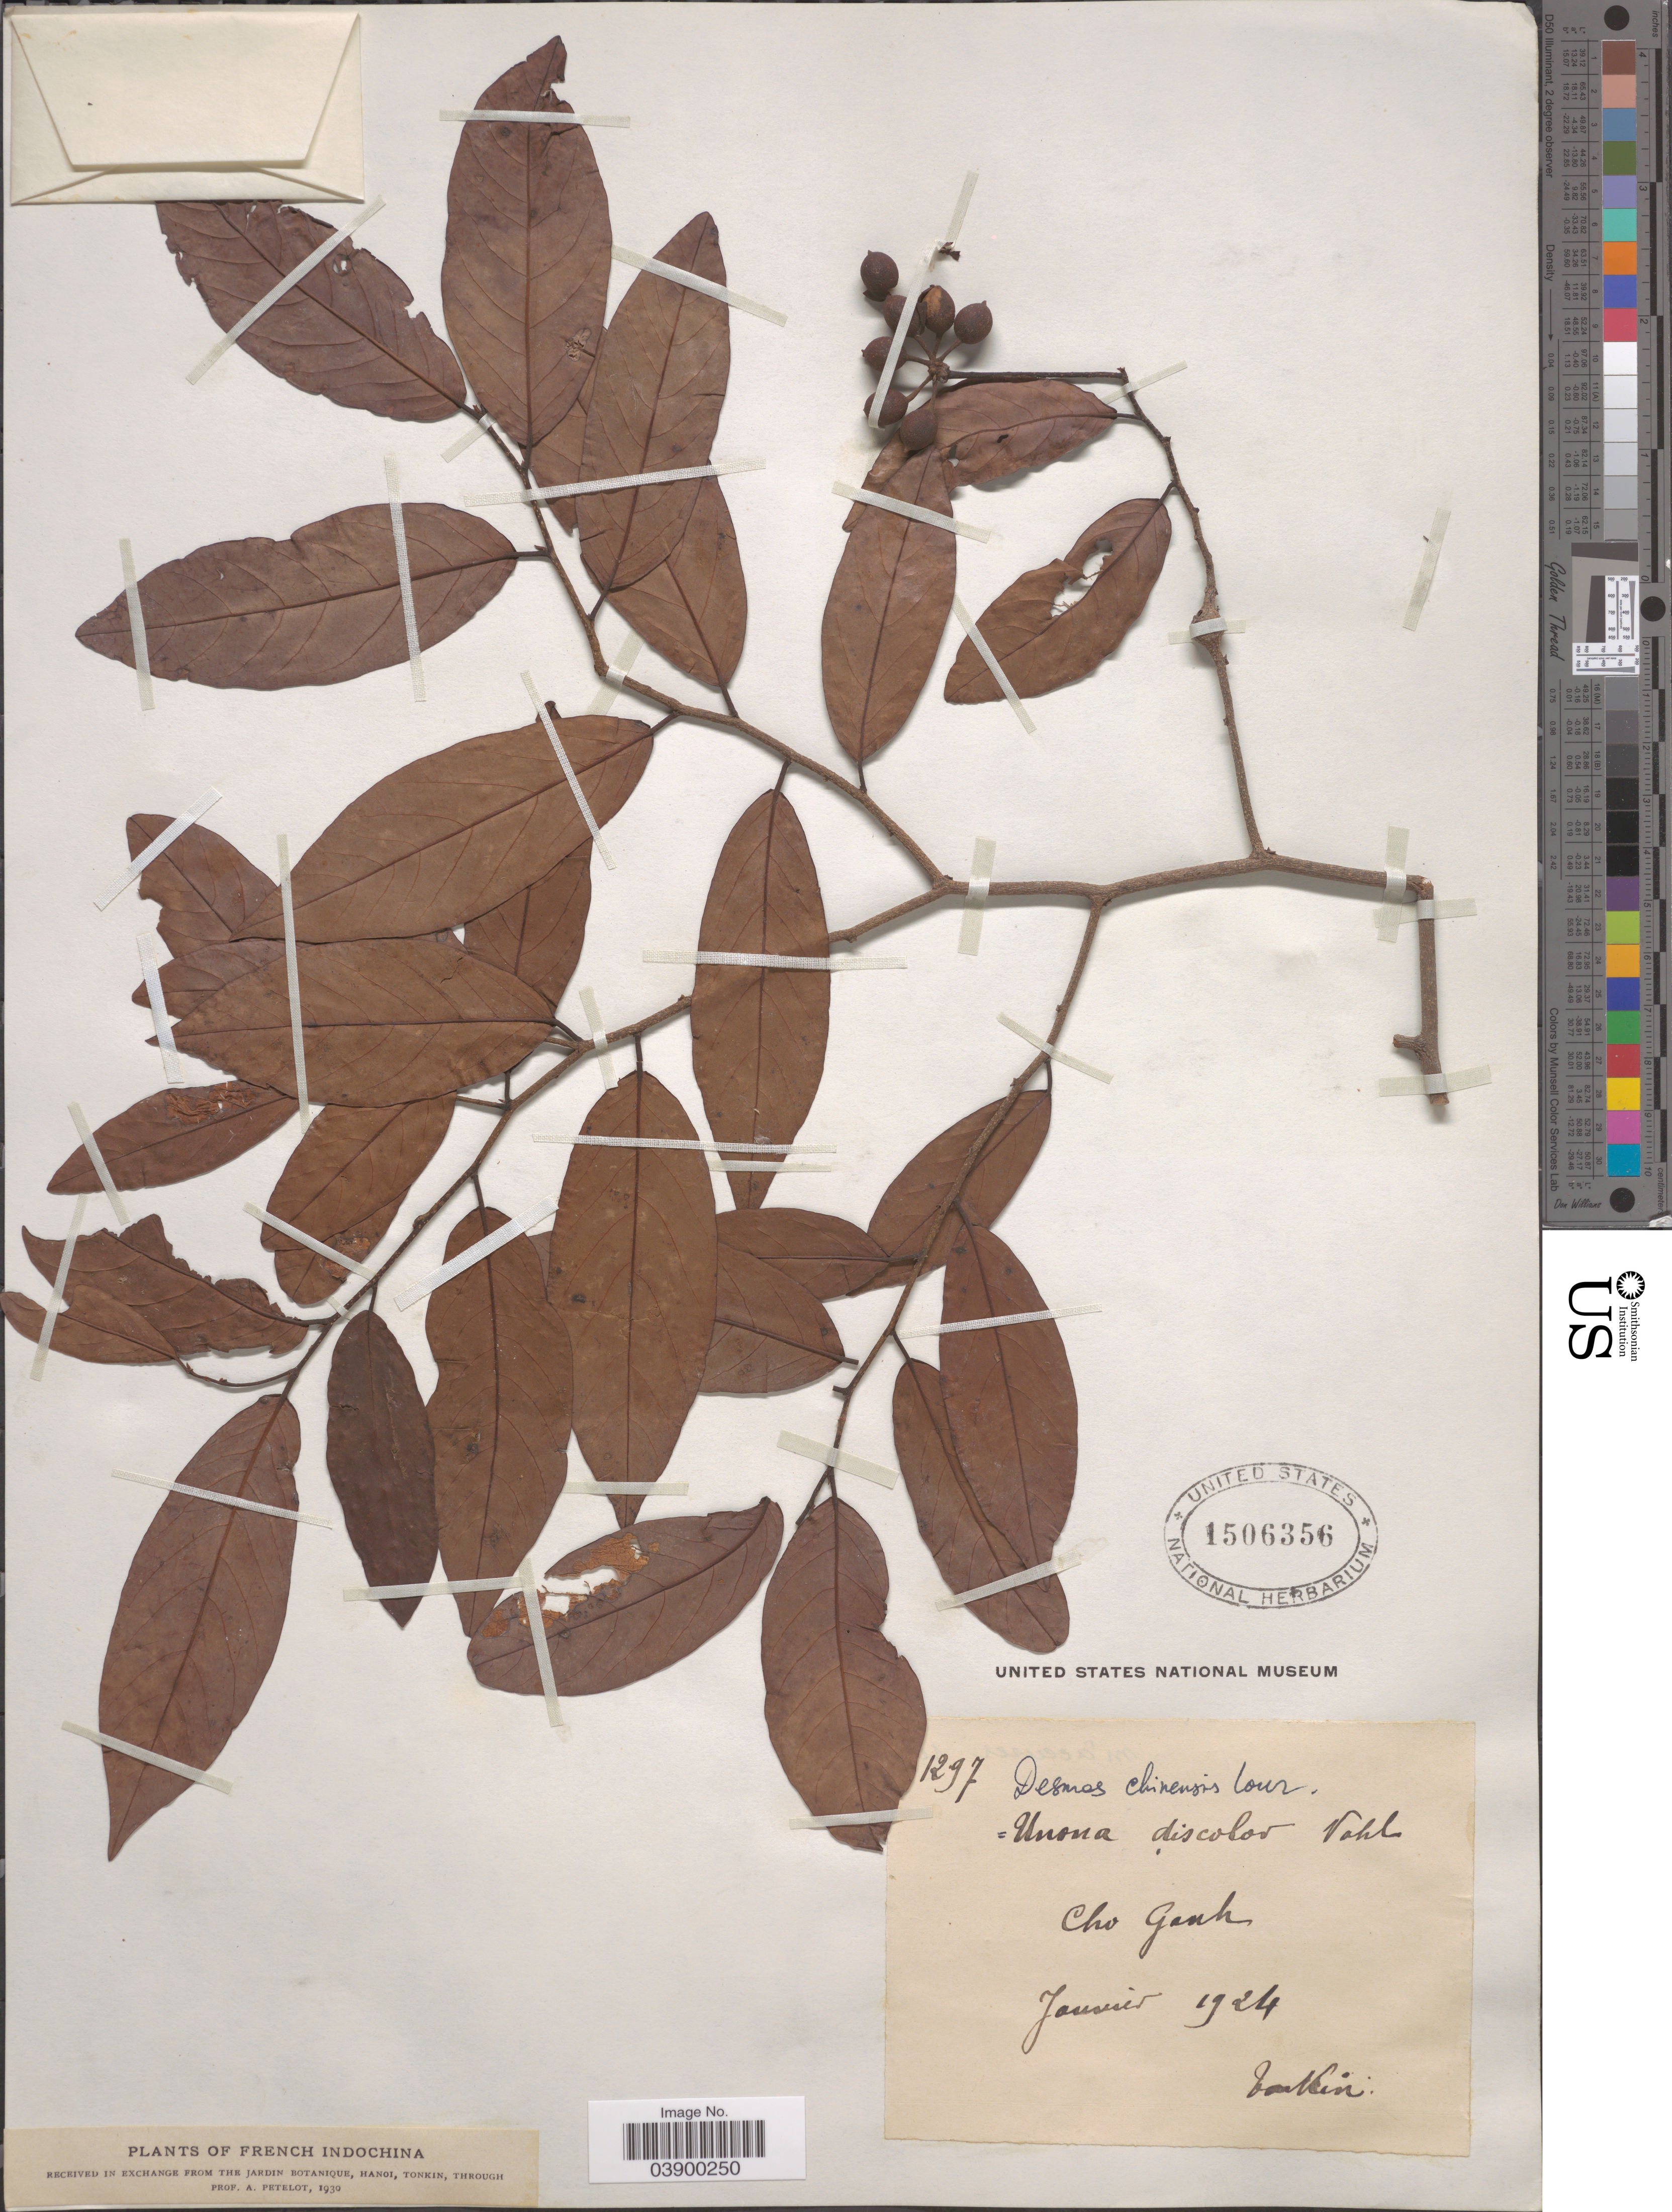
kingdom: Plantae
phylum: Tracheophyta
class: Magnoliopsida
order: Magnoliales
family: Annonaceae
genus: Desmos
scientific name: Desmos chinensis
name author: Lour.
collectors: P. A. Pételot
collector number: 1297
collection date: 1924-01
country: Vietnam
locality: French Indochina. Cho Ganh.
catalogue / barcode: US 1506356